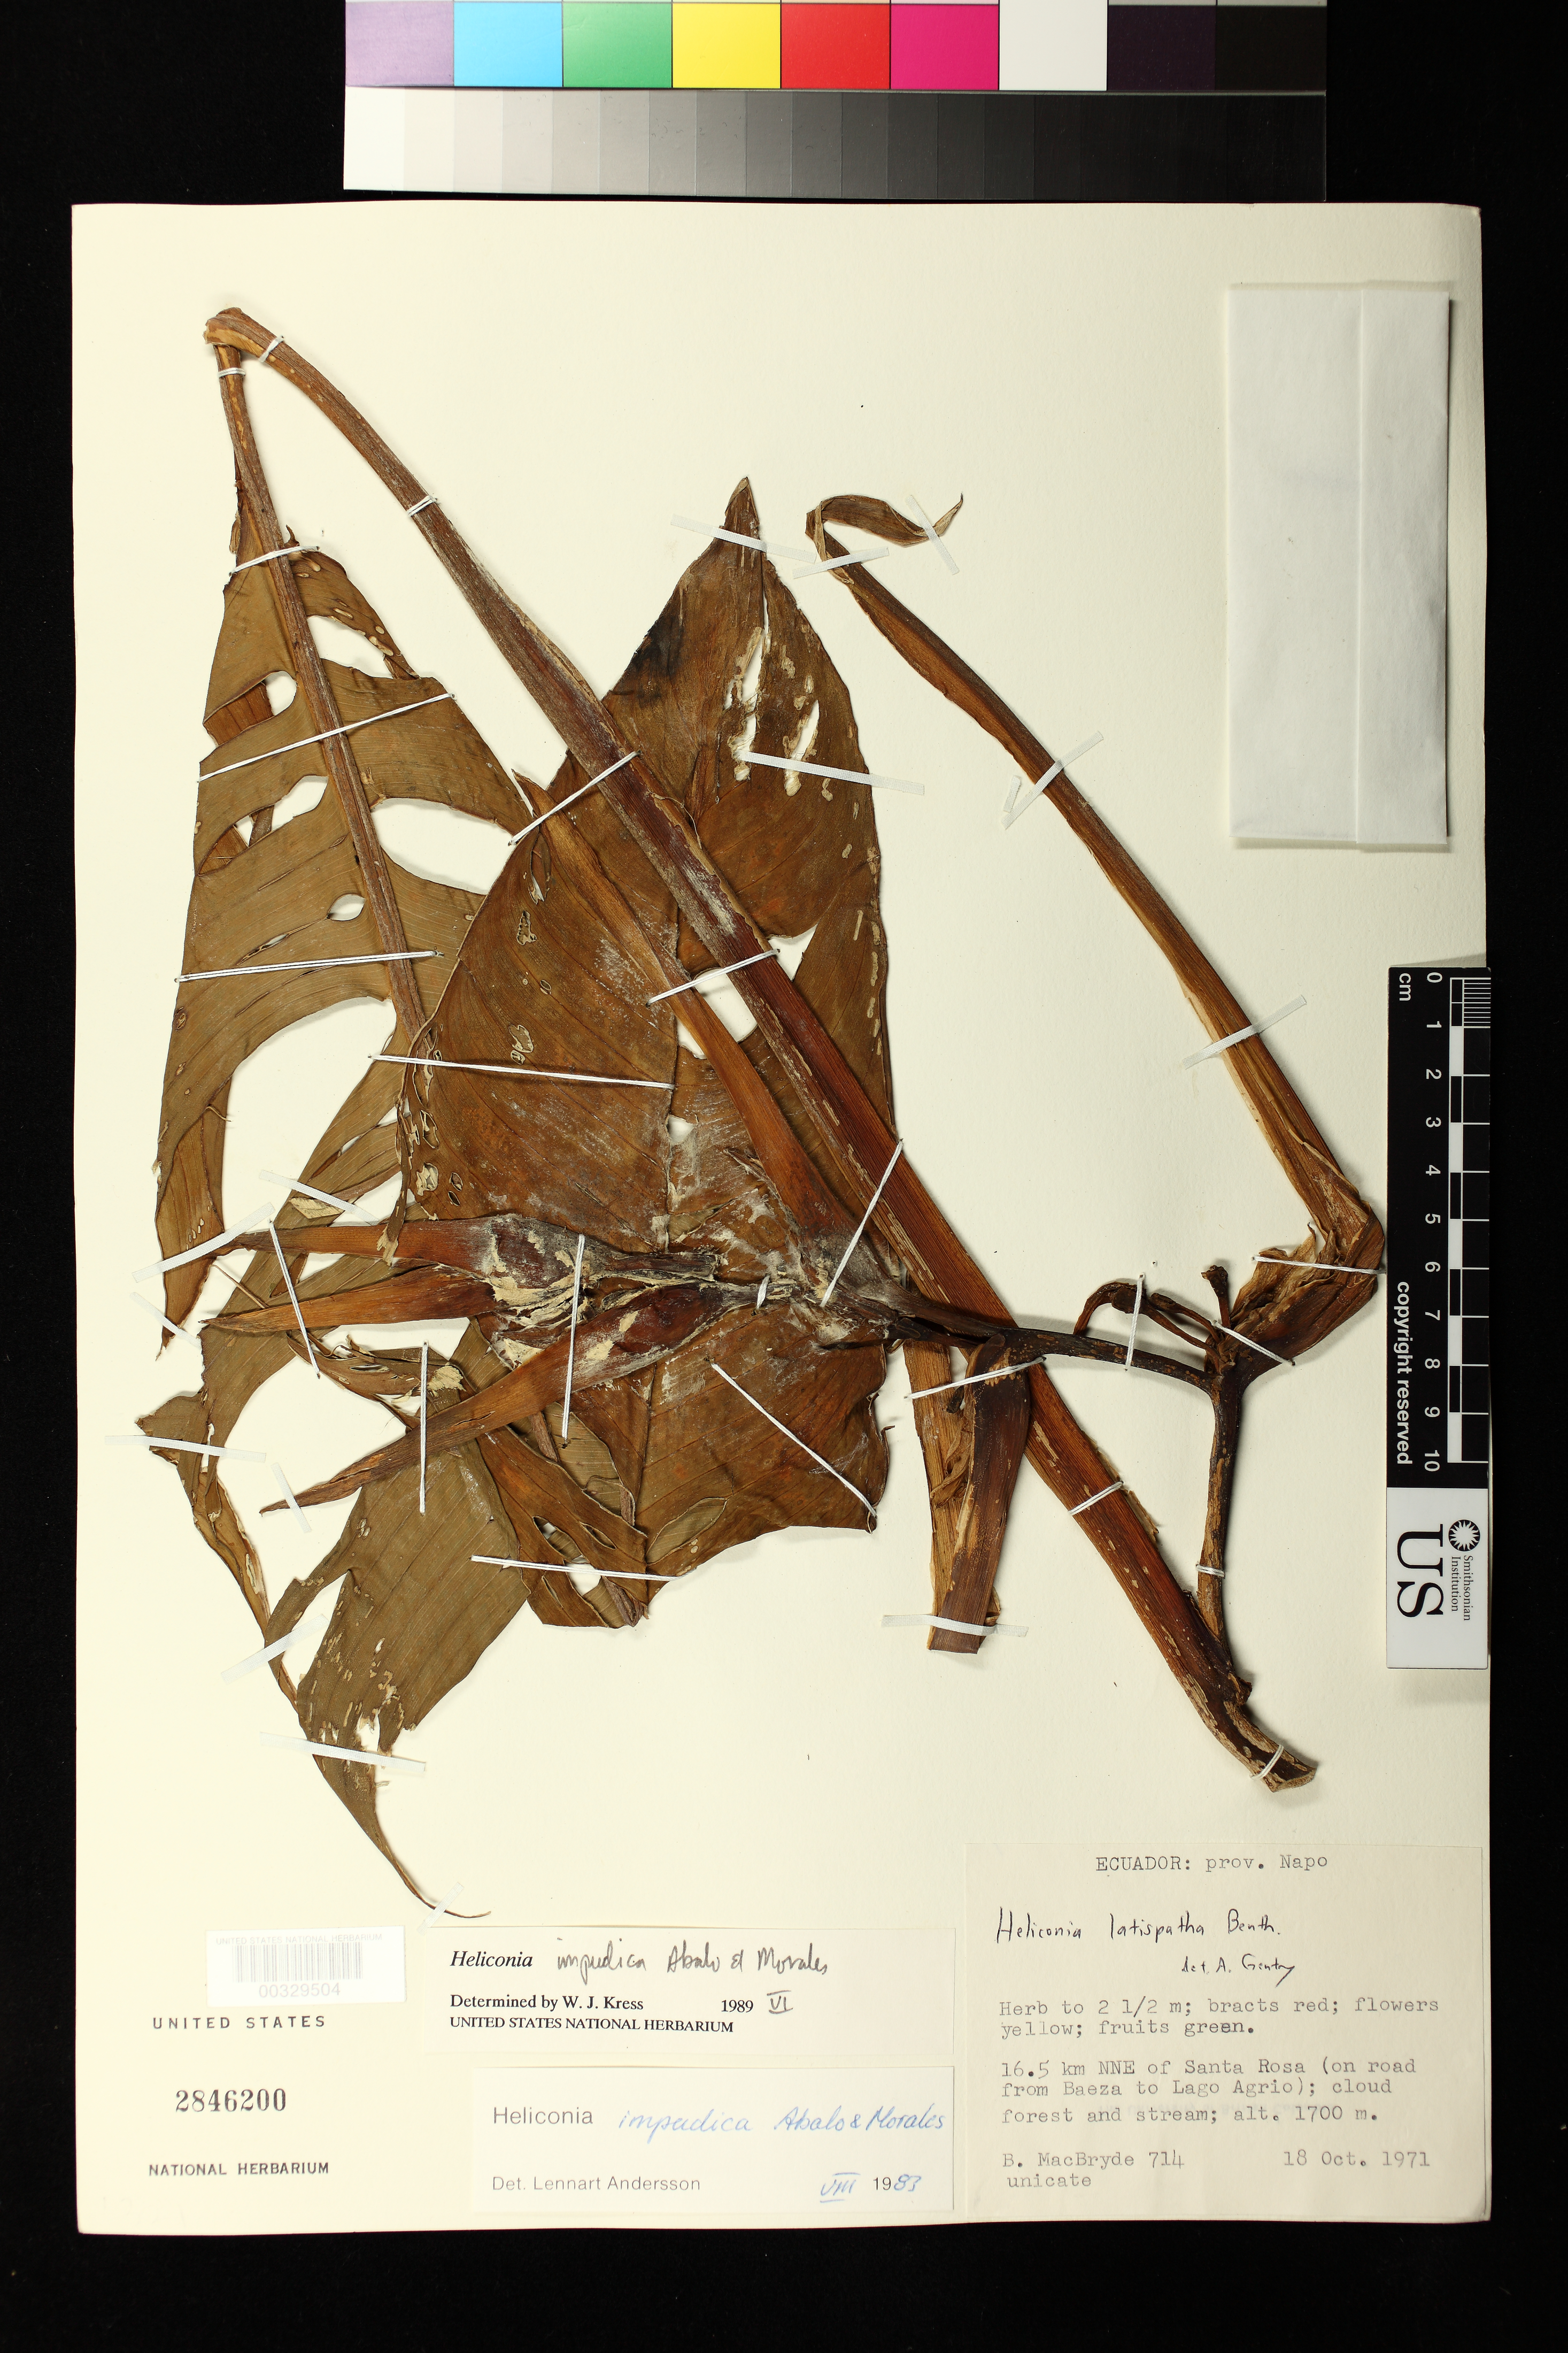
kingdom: Plantae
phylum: Tracheophyta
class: Liliopsida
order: Zingiberales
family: Heliconiaceae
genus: Heliconia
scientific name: Heliconia impudica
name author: Abalo & Morales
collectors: B. MacBryde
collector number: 714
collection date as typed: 18 Oct 1971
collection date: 1971-10-18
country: Ecuador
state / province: Napo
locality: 16.5 km NNE of Santa Rosa (on road from baeza to lago agRio)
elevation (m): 1700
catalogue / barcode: US 2846200